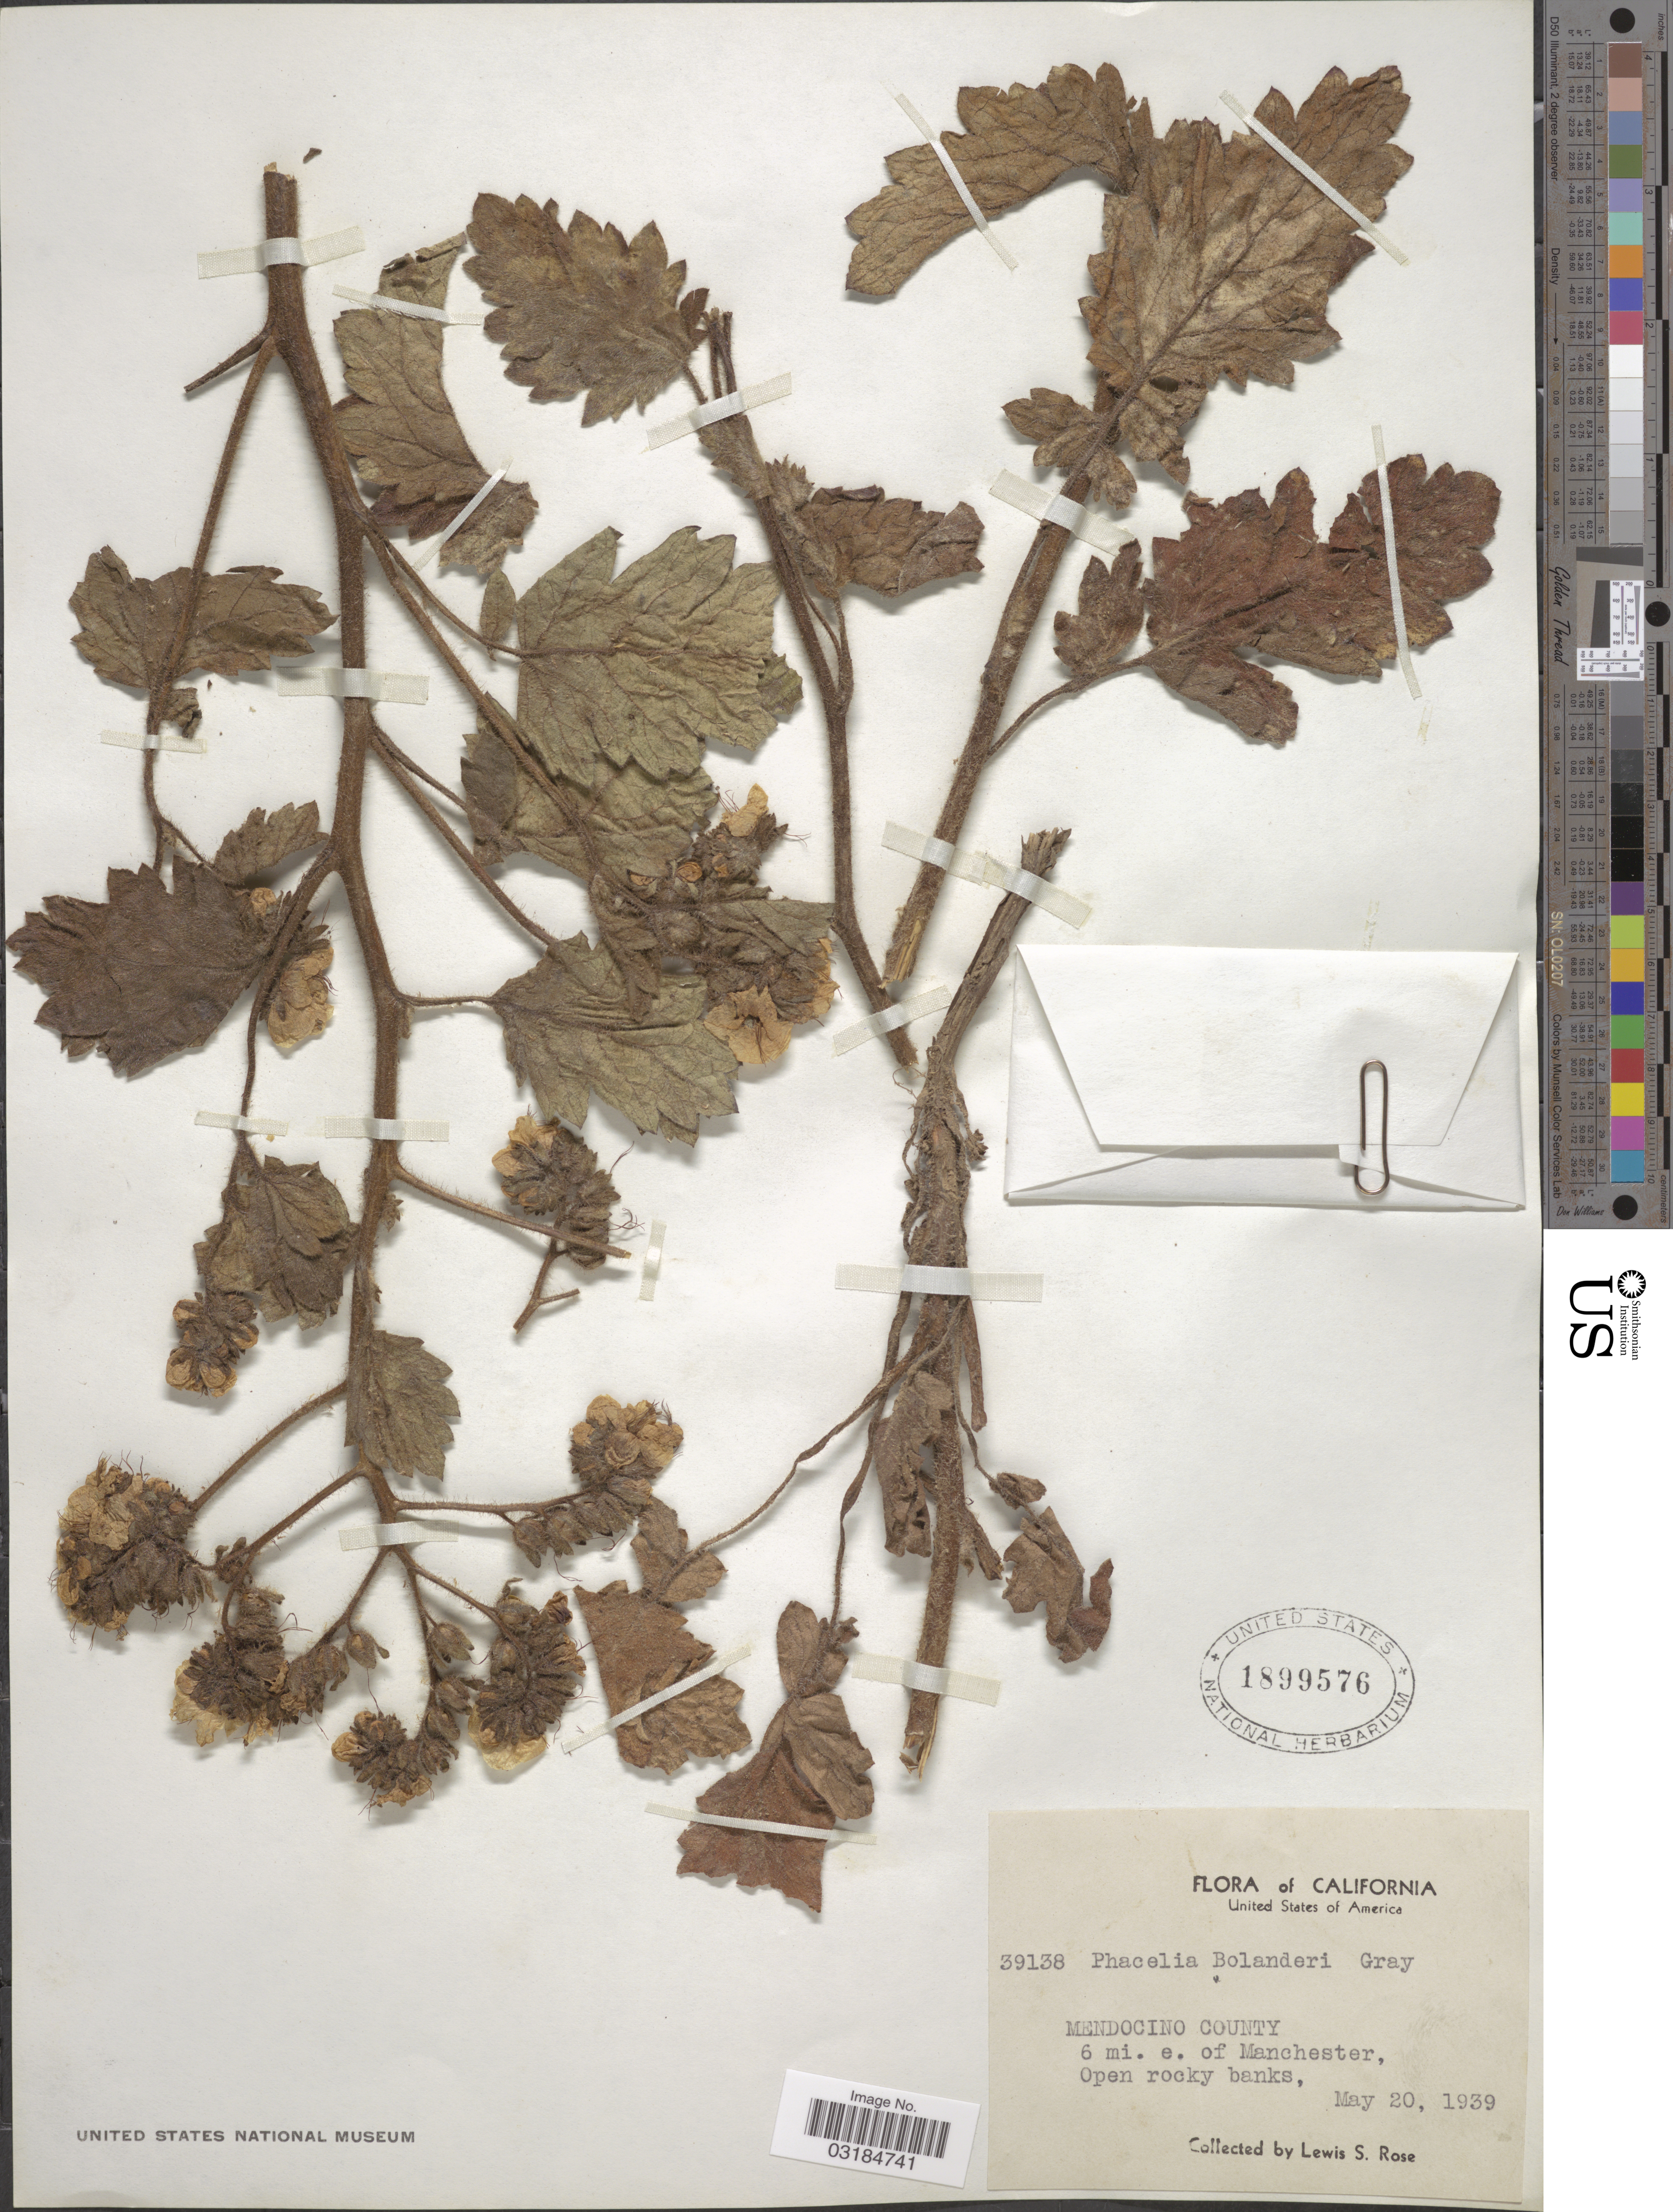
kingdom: Plantae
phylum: Tracheophyta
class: Magnoliopsida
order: Boraginales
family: Hydrophyllaceae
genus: Phacelia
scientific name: Phacelia bolanderi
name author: A. Gray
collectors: L. S. Rose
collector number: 39138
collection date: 1939-05-20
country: United States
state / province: California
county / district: Mendocino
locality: Mendocino County, 6 mi. e. of Manchester, Open rocky banks.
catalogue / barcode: US 1899576